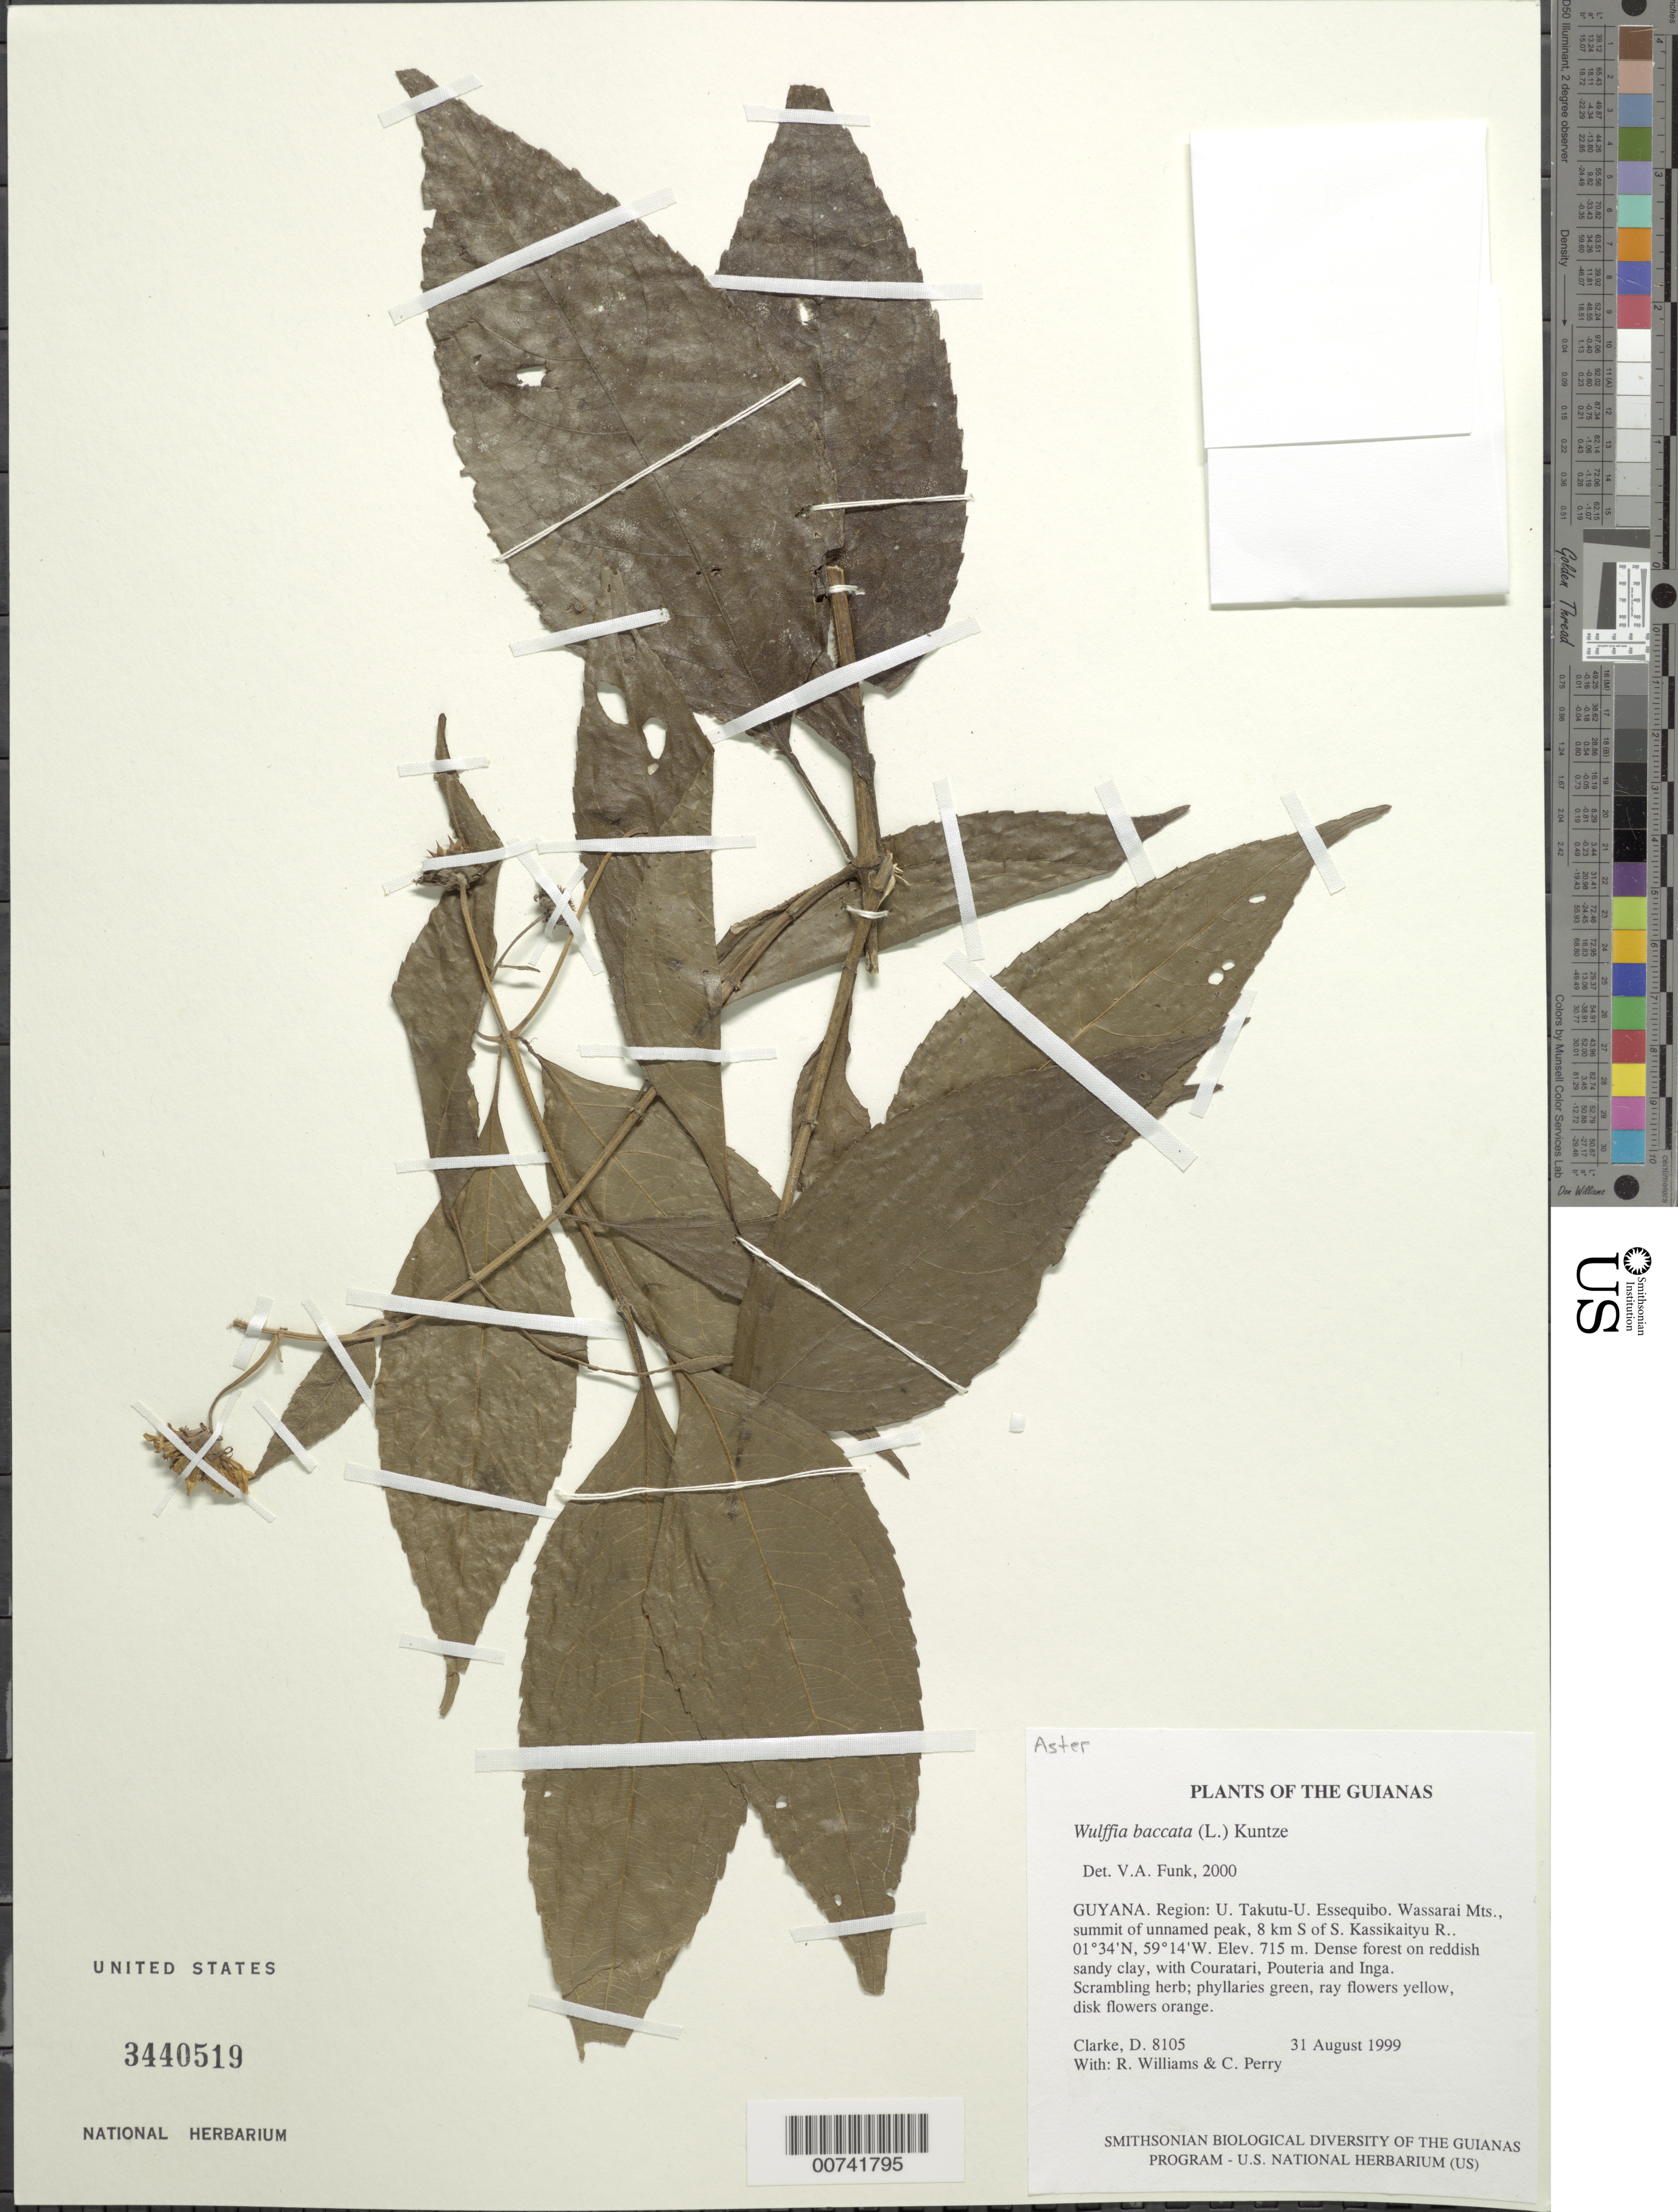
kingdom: Plantae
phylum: Tracheophyta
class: Magnoliopsida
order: Asterales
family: Asteraceae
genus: Wulffia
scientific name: Wulffia baccata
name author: (L. f.) Kuntze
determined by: Funk, Vicki A., (BOT), Smithsonian Institution - National Museum of Natural History (UNITED STATES)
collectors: H. D. Clarke, R. Williams & C. Perry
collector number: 8105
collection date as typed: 31 August 1999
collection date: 1999-08-31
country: Guyana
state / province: U. Takutu-U. Essequibo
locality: Wassarai Mts., summit of unnamed peak, 8 km S of S. Kassikaityu R.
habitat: Dense forest on reddish sandy clay, with Couratari, Pouteria and Inga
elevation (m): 715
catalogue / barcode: US 3440519